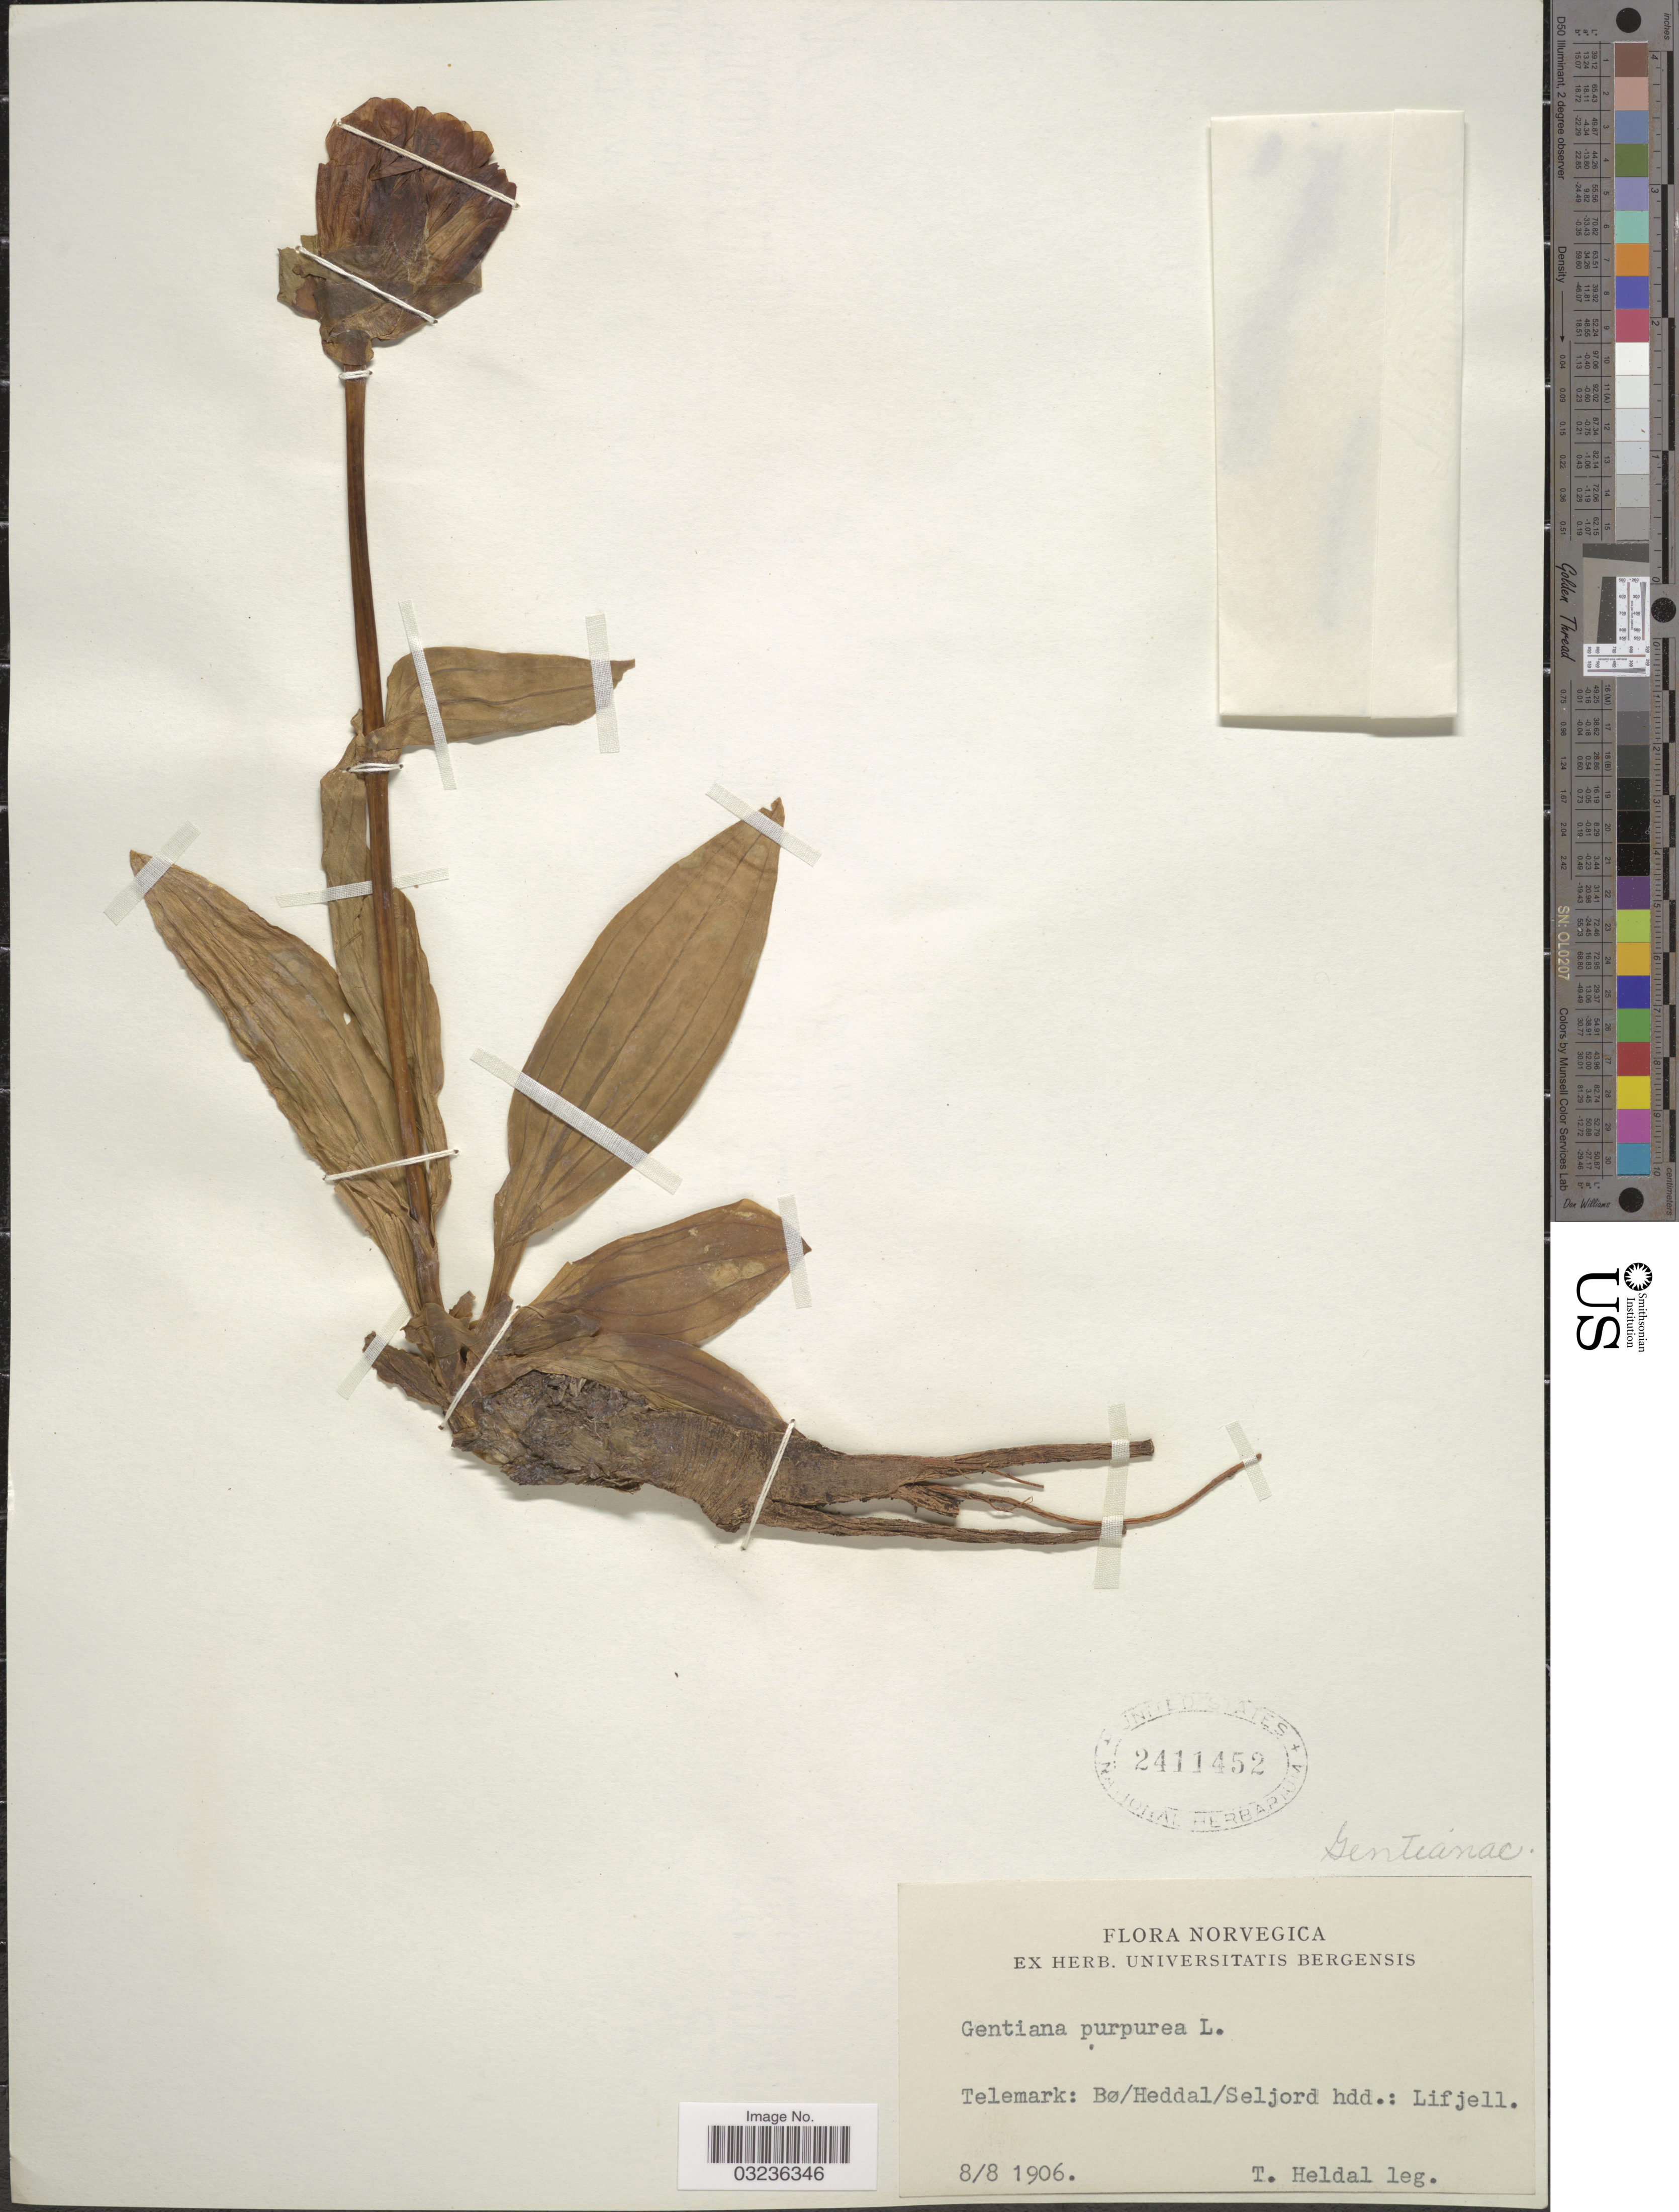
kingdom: Plantae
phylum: Tracheophyta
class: Magnoliopsida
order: Gentianales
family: Gentianaceae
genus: Gentiana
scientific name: Gentiana purpurea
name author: L.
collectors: T. Heldal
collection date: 1906-08-08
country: Norway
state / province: Telemark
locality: Telemark: Bø/Heddal/Seljord hdd.: Lifjell.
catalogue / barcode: US 2411452